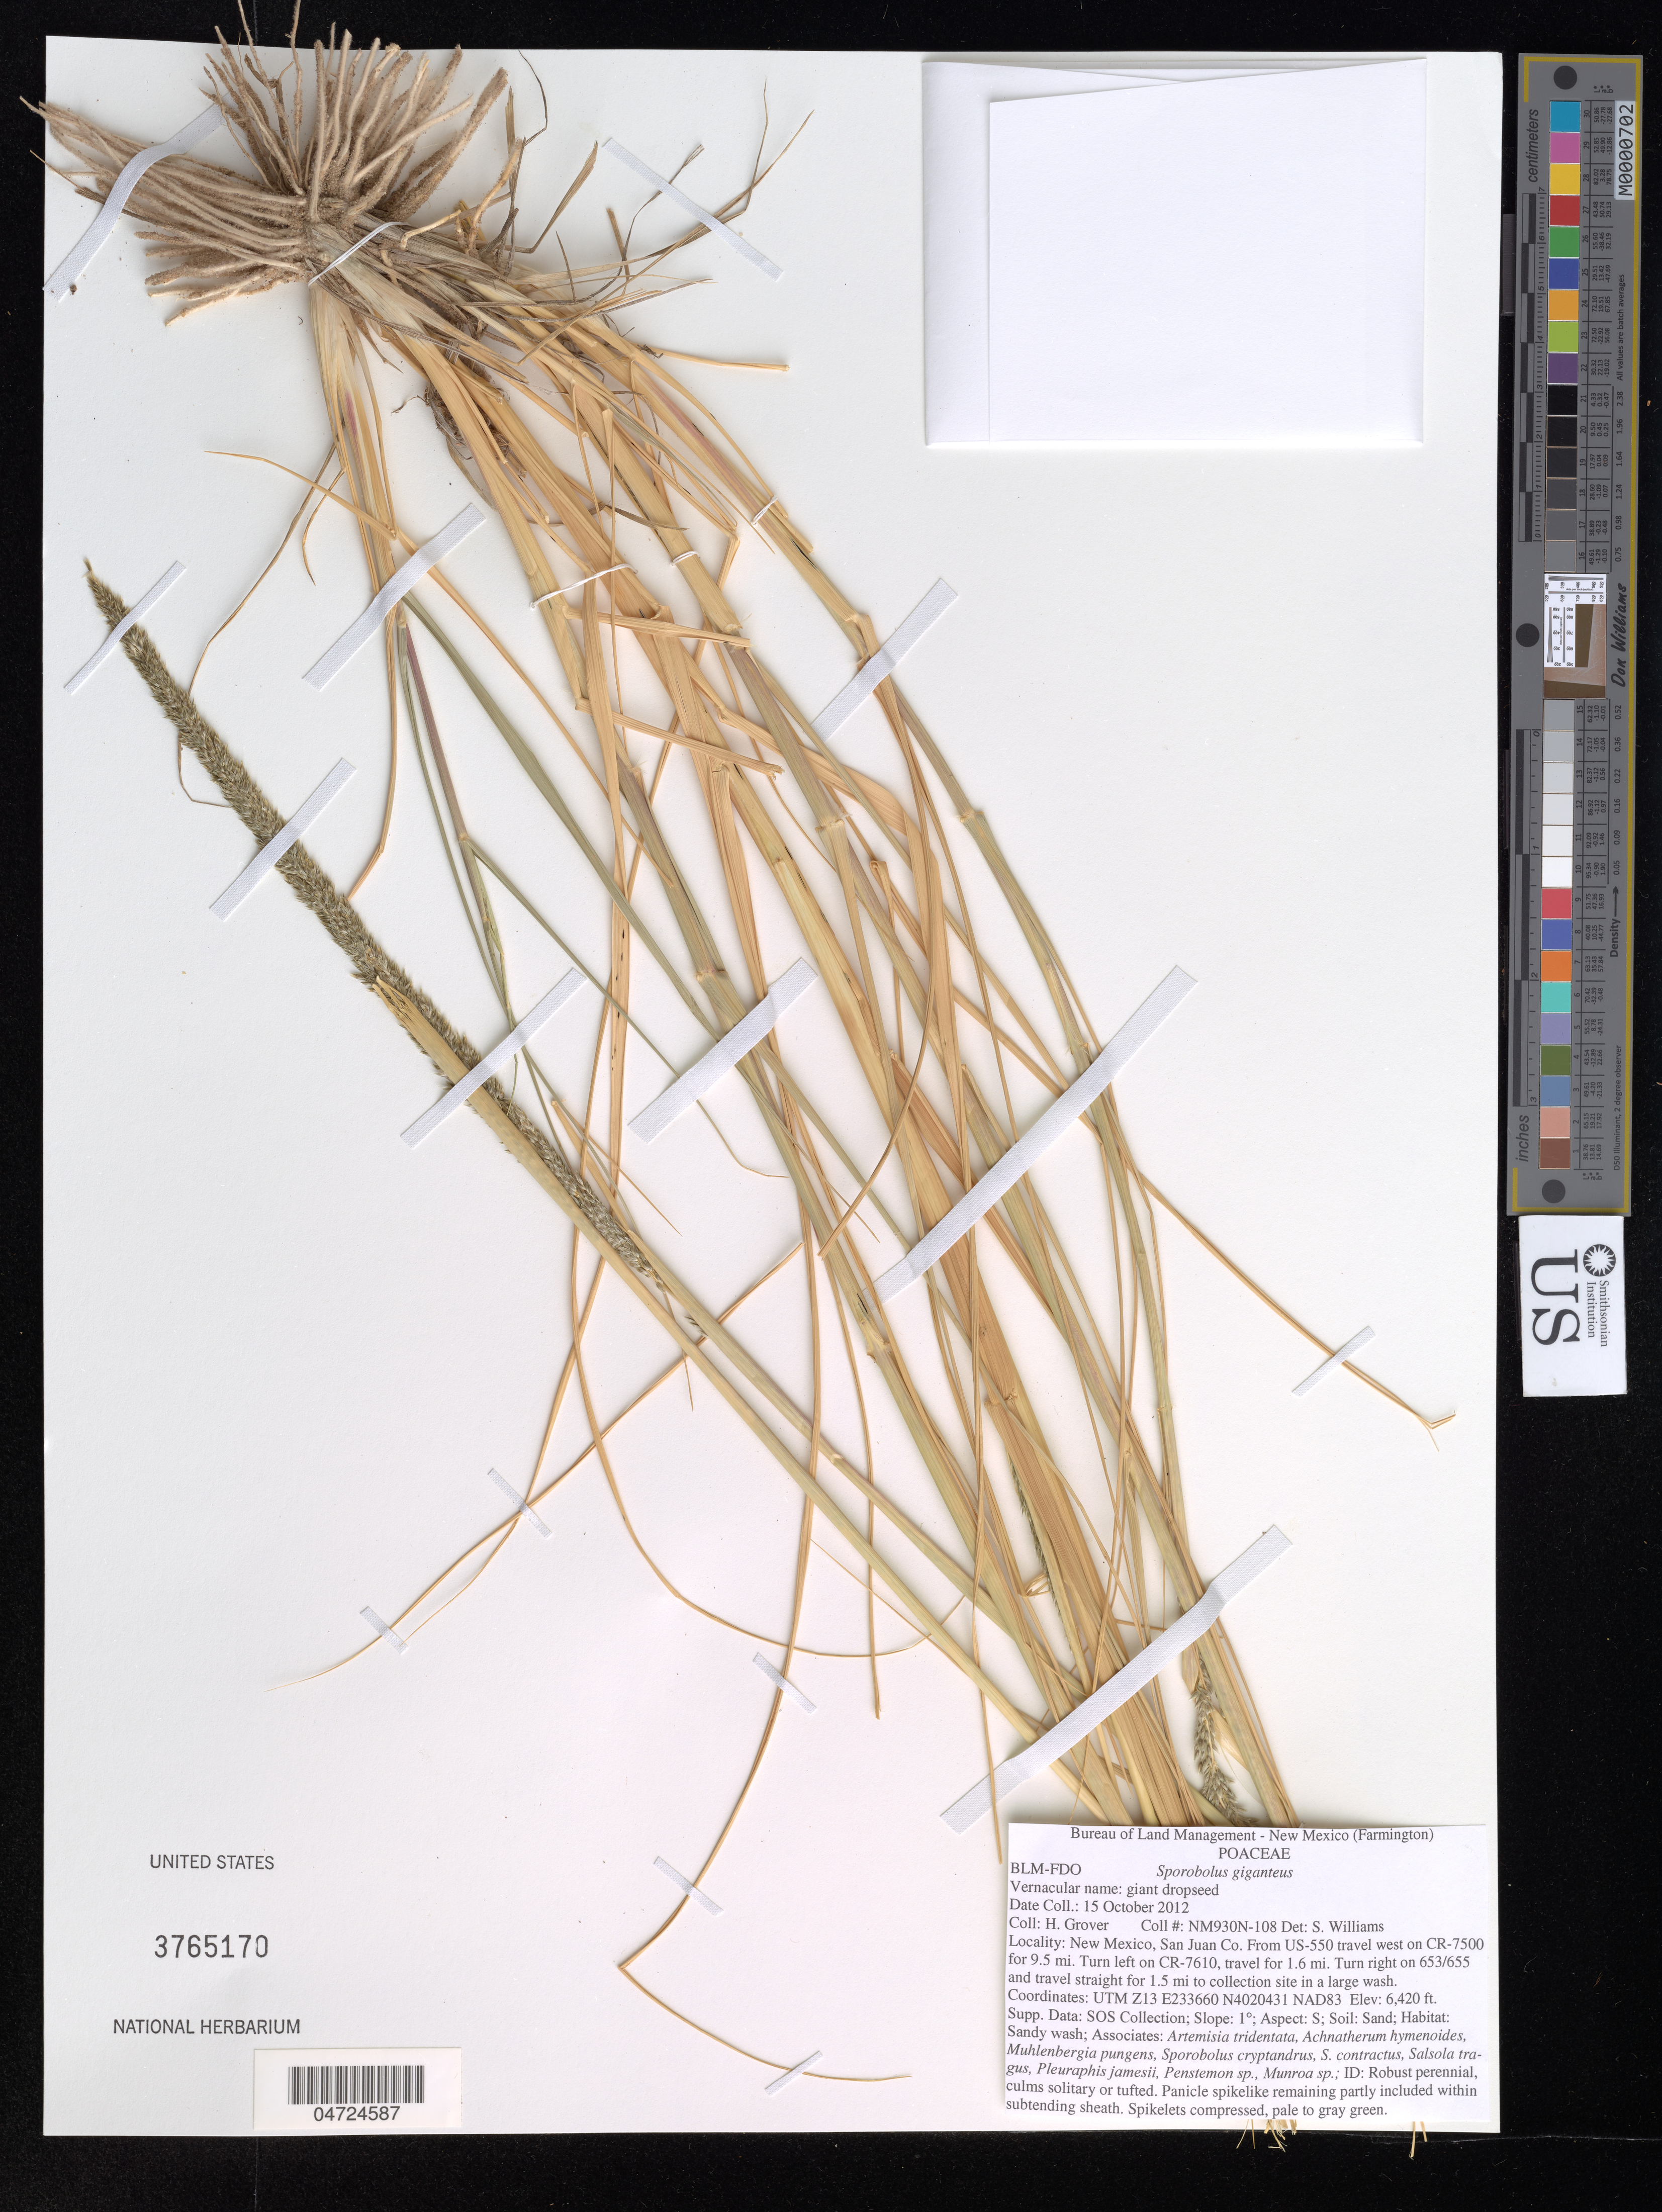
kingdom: Plantae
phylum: Tracheophyta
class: Liliopsida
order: Poales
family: Poaceae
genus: Sporobolus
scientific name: Sporobolus giganteus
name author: Nash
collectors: H. Grover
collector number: NM930N-108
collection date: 2012-10-15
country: United States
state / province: New Mexico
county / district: San Juan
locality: San Juan Co. From US-550 travel west on CR-7500 for 9.5 mi. Turn left on CR-7610, travel for 1.6 mi. Turn right on 653/655 and travel straight for 1.5 mi to collection site in a large wash. Coordinates: UTM Z13 E233660 N4020431 NAD83.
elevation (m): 1957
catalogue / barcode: US 3765170